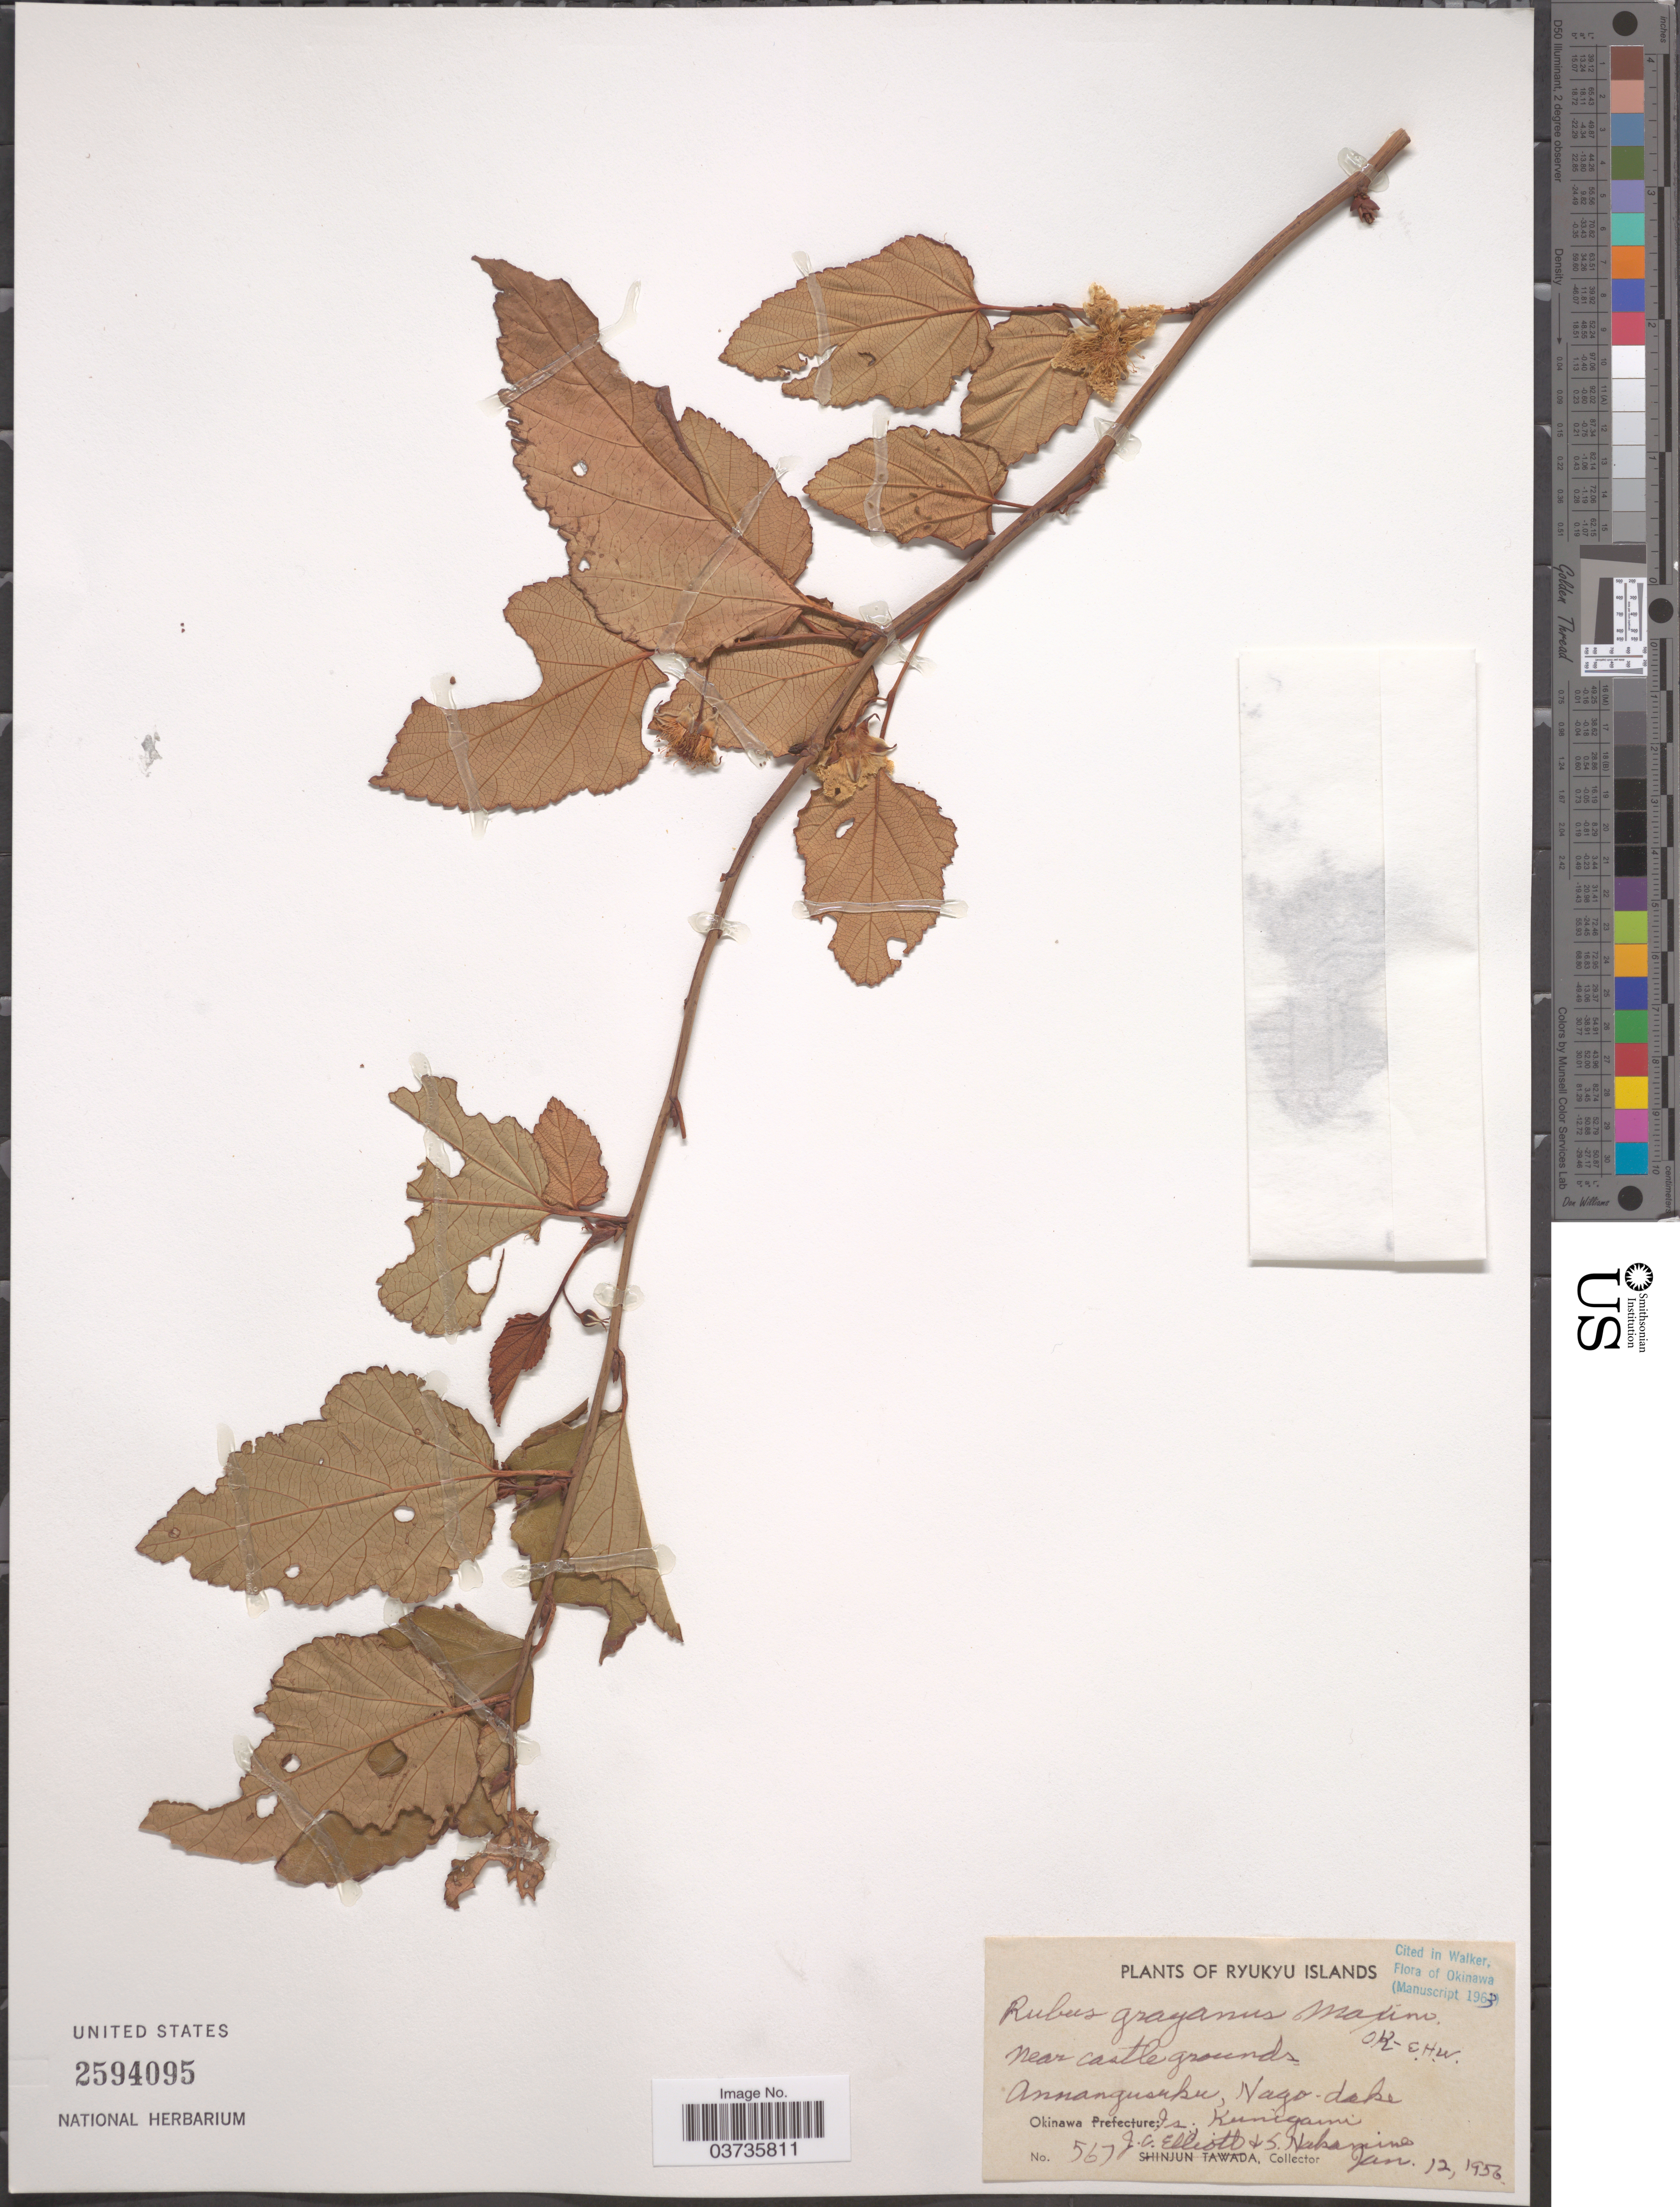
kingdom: Plantae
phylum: Tracheophyta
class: Magnoliopsida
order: Rosales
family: Rosaceae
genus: Rubus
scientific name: Rubus grayanus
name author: Maxim.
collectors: J. C. Elliott & S. Nakamine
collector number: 567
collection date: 1956-01-12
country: Japan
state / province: Okinawa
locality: Ryukyu Islands. Near castle grounds. Annangusuku, Nago-dake. Okinawa Is.: Kunigami.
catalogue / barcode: US 2594095